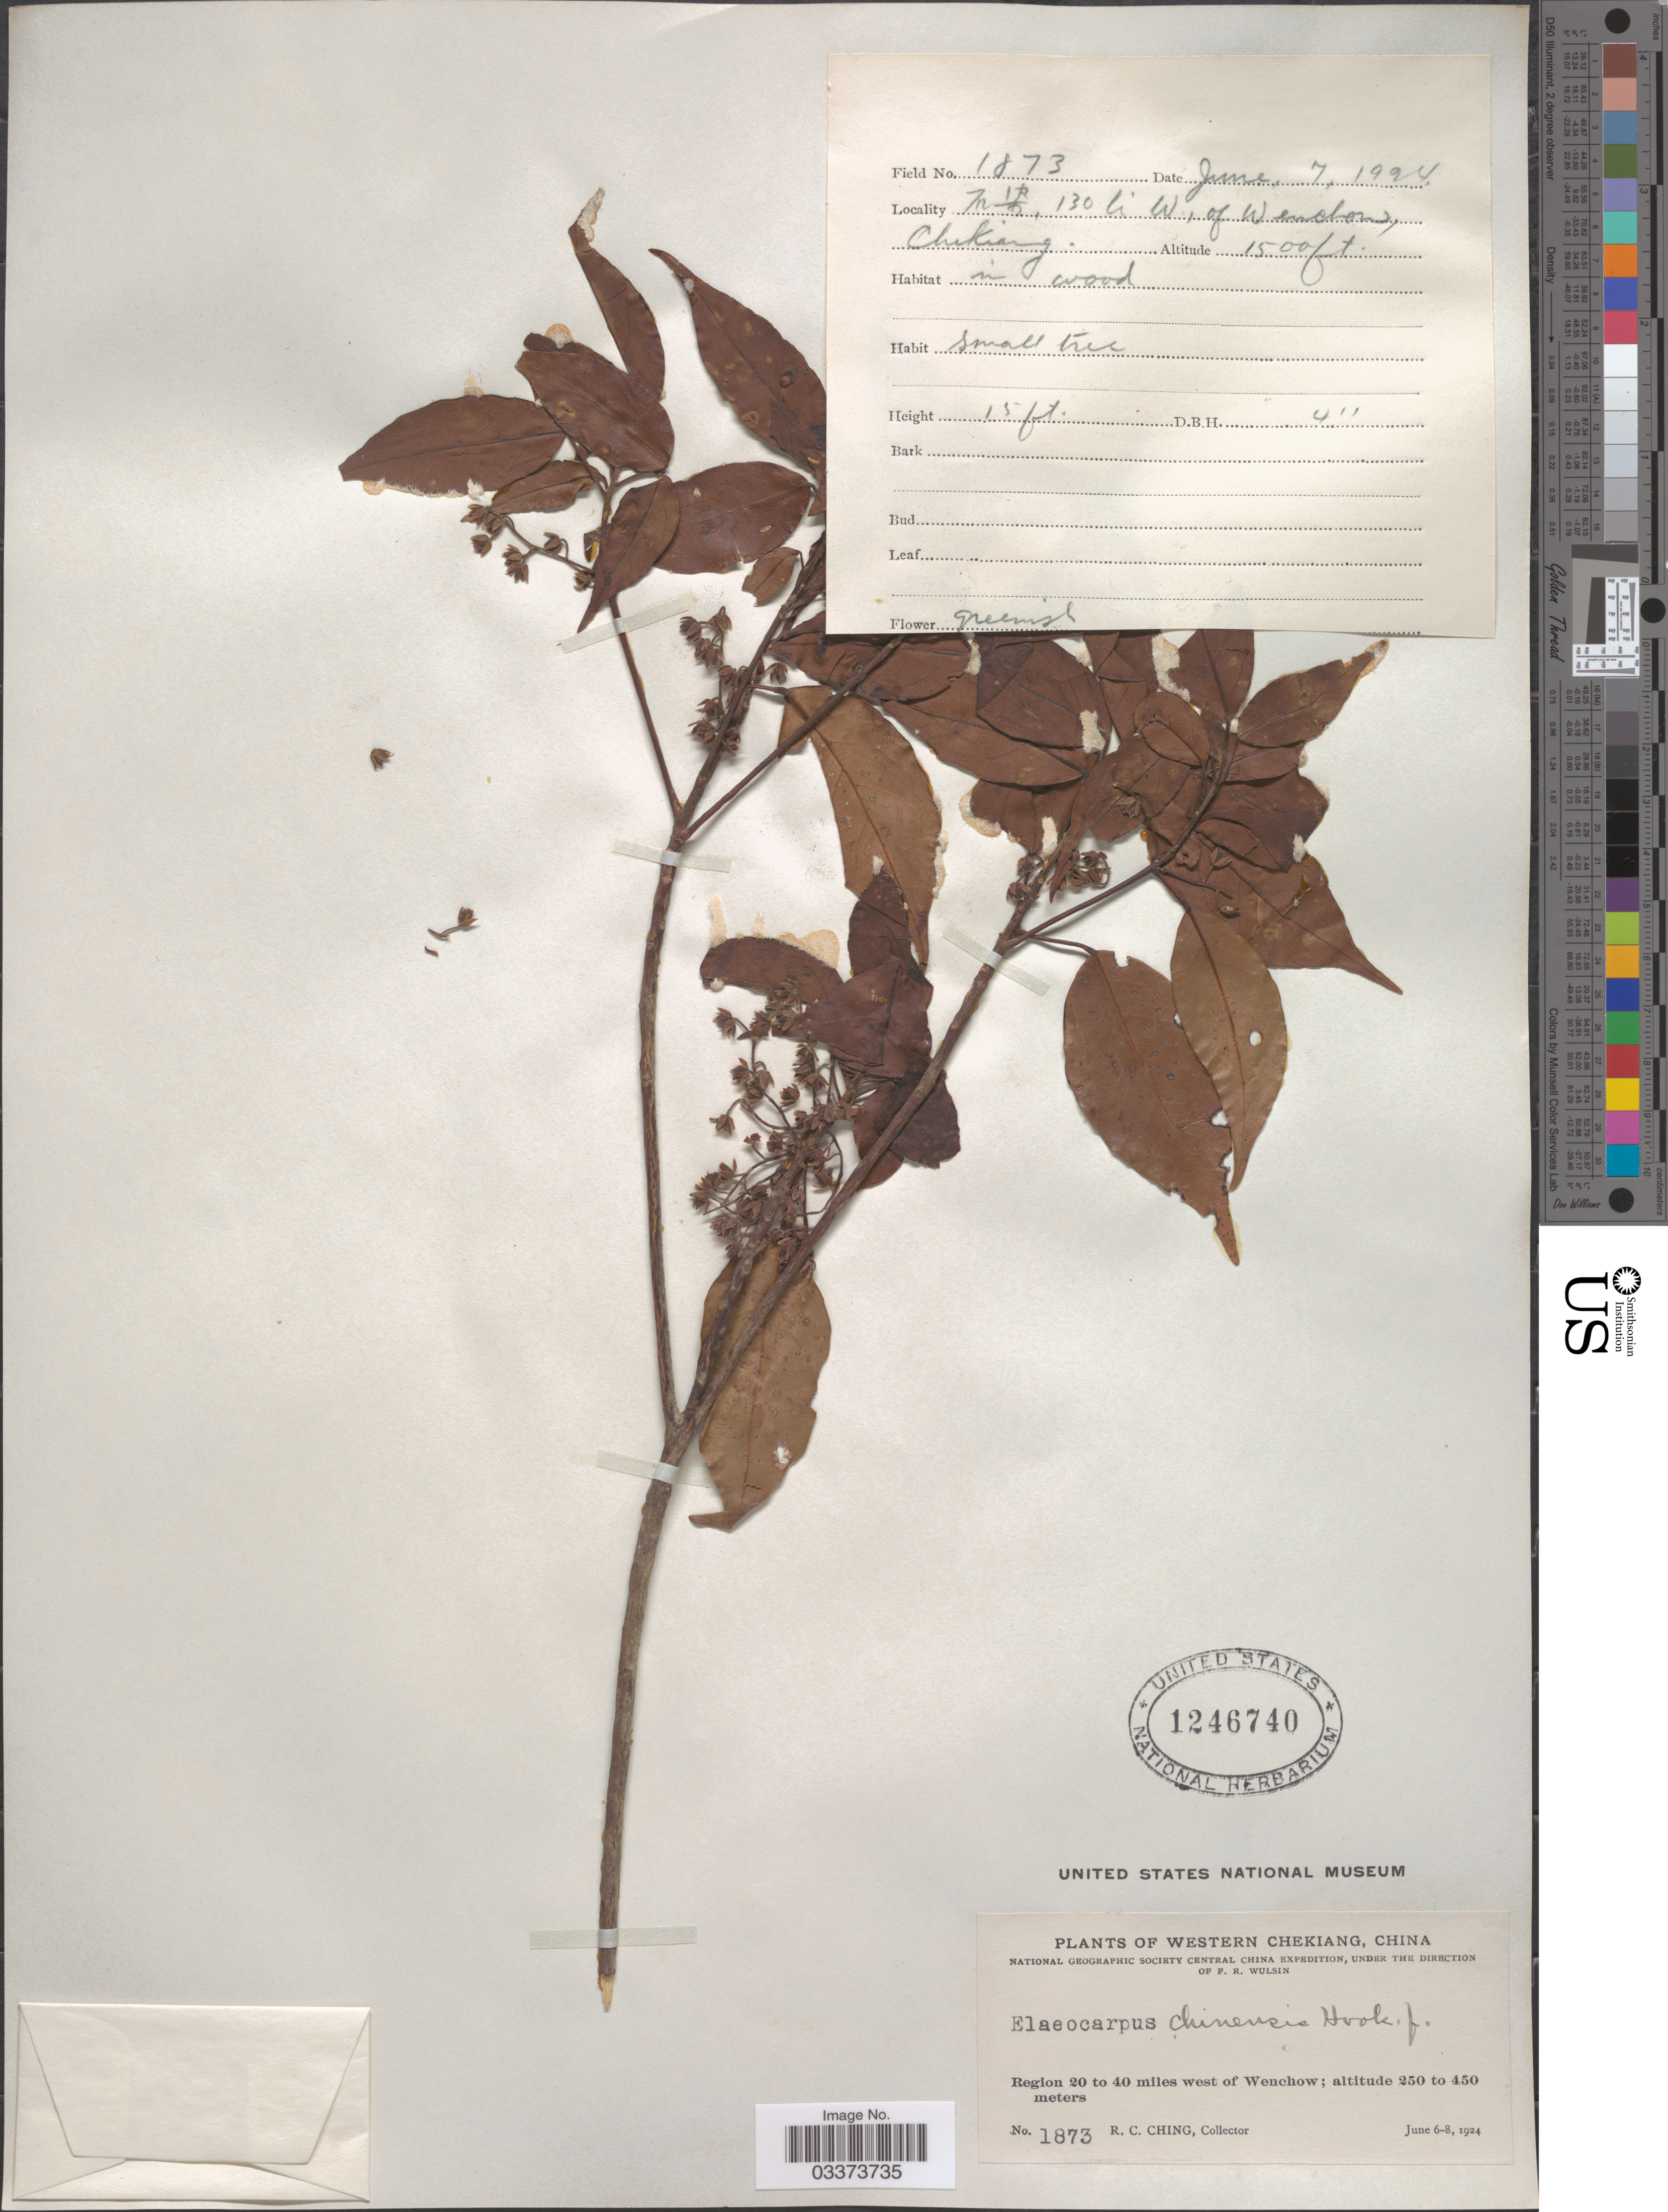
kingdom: Plantae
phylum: Tracheophyta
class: Magnoliopsida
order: Oxalidales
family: Elaeocarpaceae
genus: Elaeocarpus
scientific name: Elaeocarpus chinensis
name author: (A. Gray & Ch) Hook. f.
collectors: R. C. Ching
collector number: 1873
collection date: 1924-06-07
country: China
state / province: Zhejiang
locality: Western Chekiang, Region 20 to 40 miles west of Wenchow, X, 130 li W. of Wenchow.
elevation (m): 457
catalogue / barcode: US 1246740